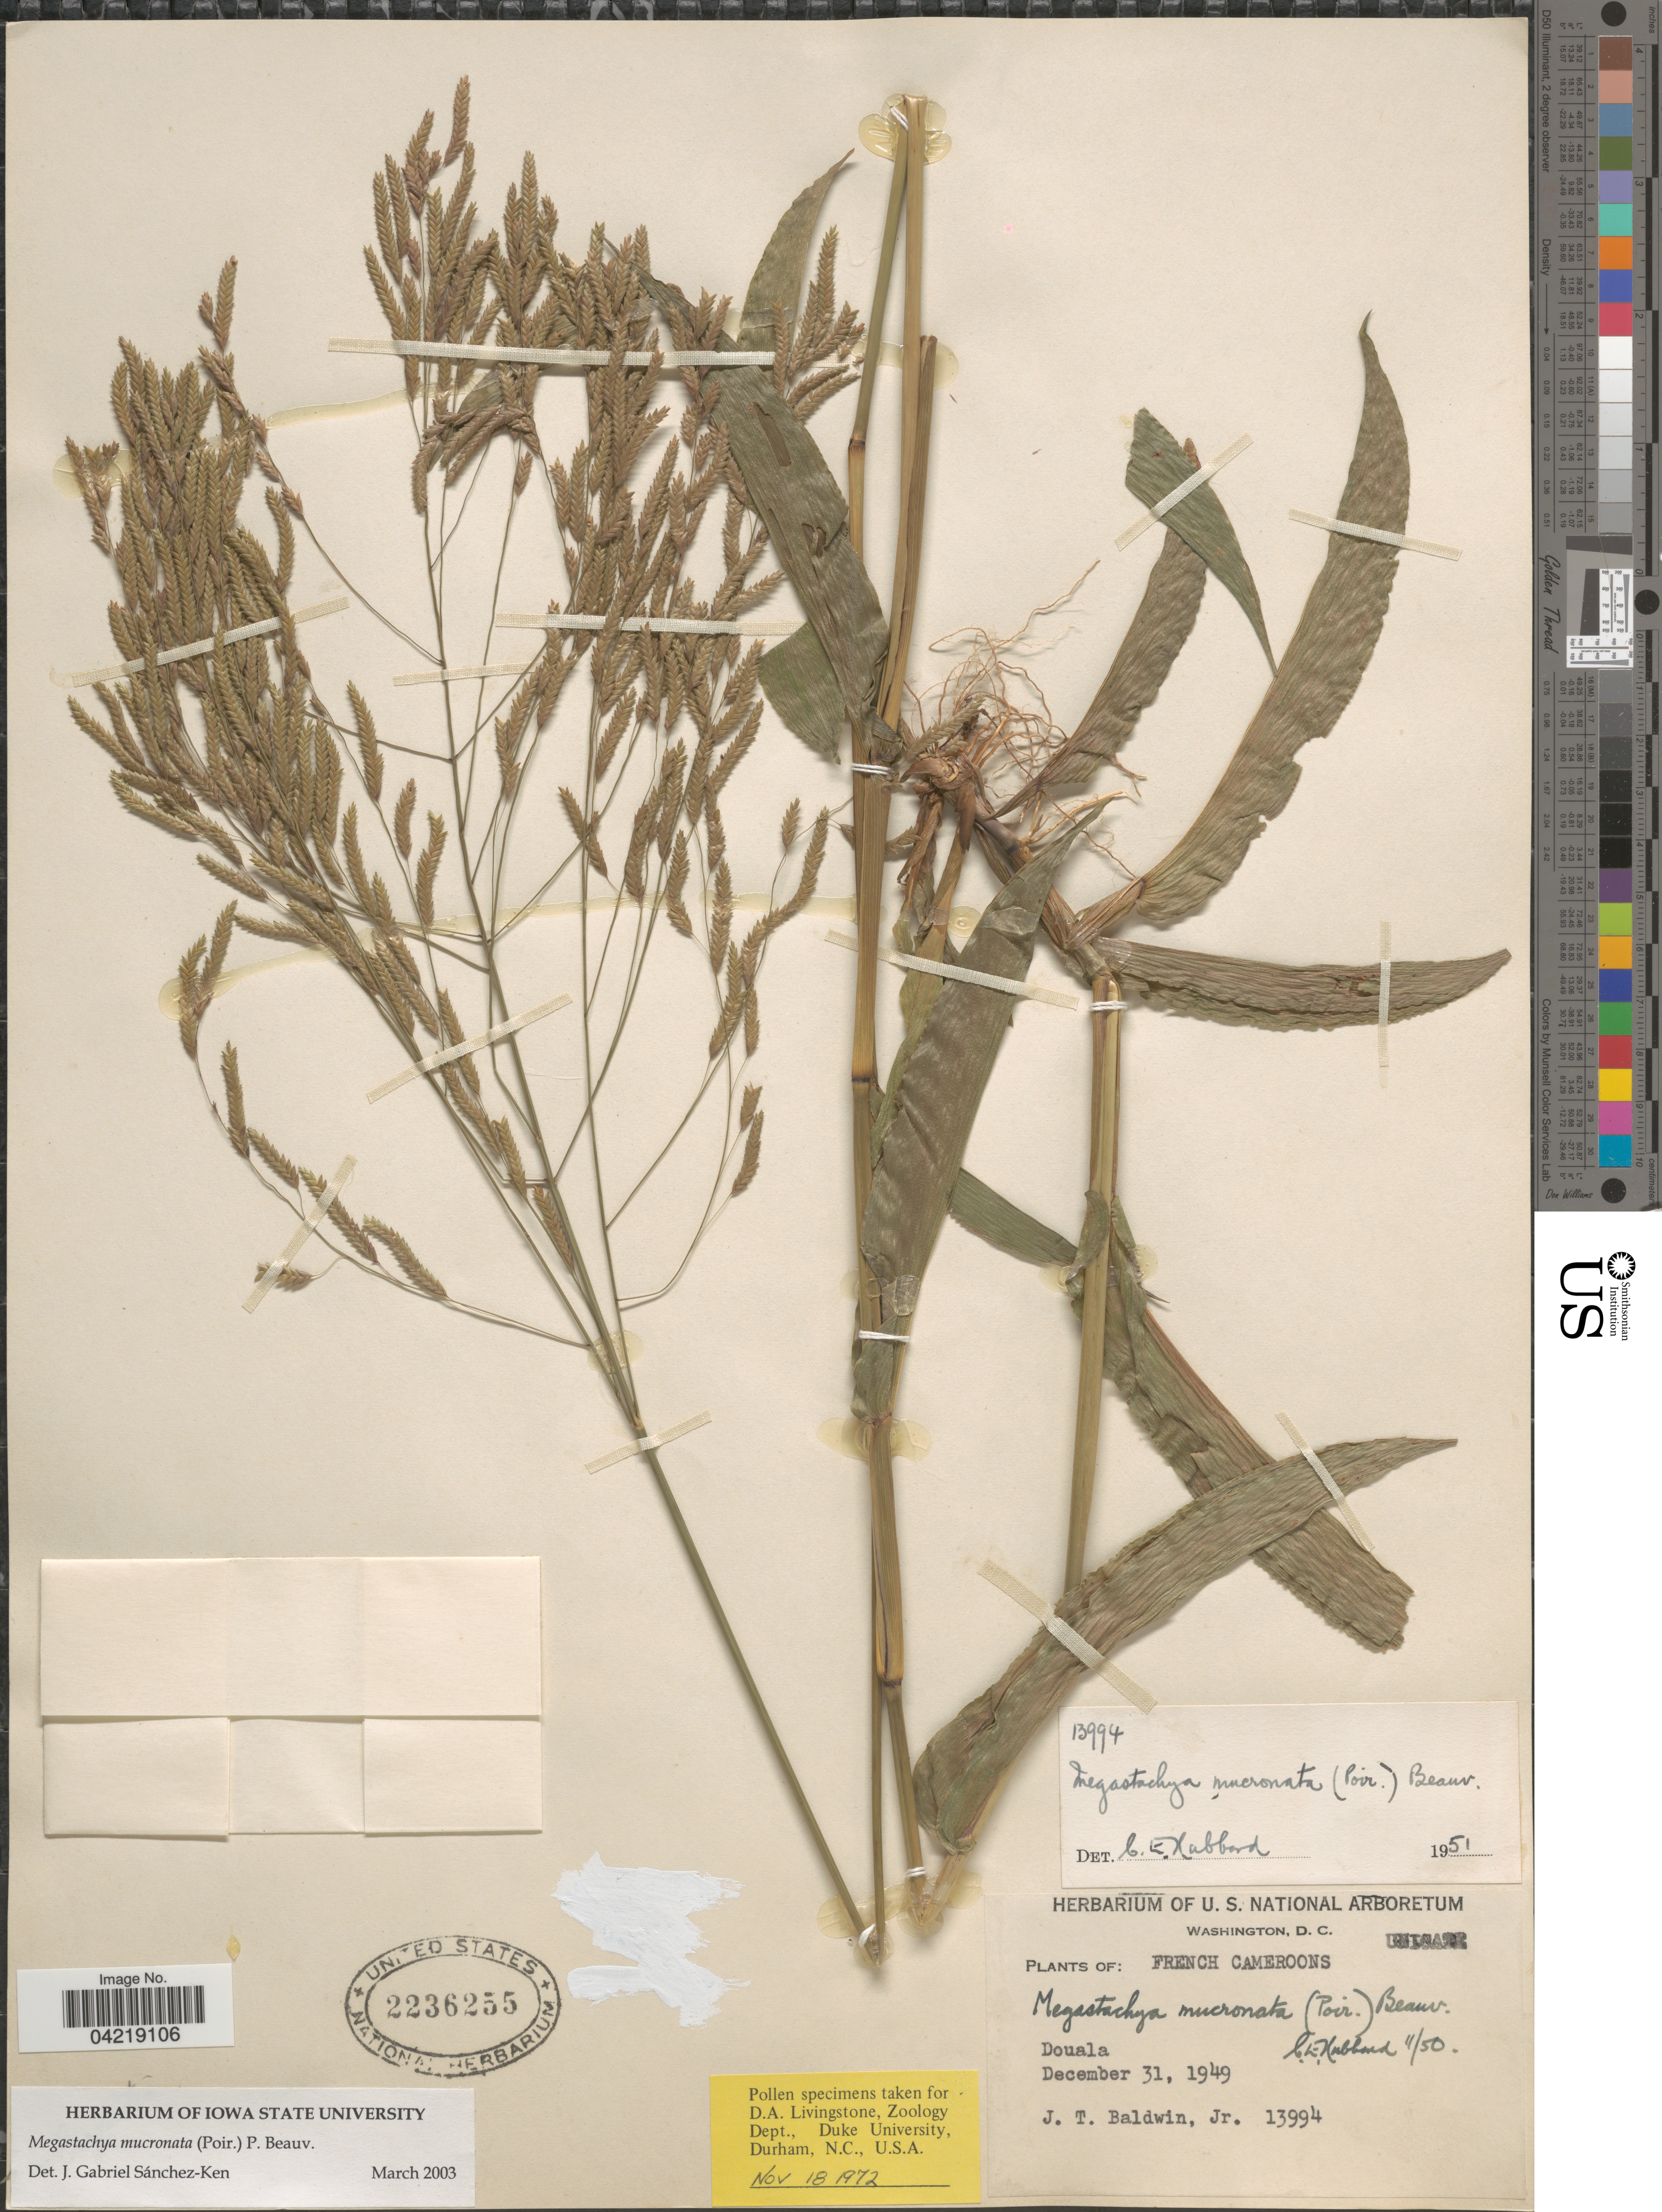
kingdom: Plantae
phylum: Tracheophyta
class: Liliopsida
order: Poales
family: Poaceae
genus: Megastachya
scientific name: Megastachya mucronata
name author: (Poir.) P. Beauv.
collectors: J. T. Baldwin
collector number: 13994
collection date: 1949-12-31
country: Cameroon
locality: French Cameroons. Douala.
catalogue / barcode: US 2236255